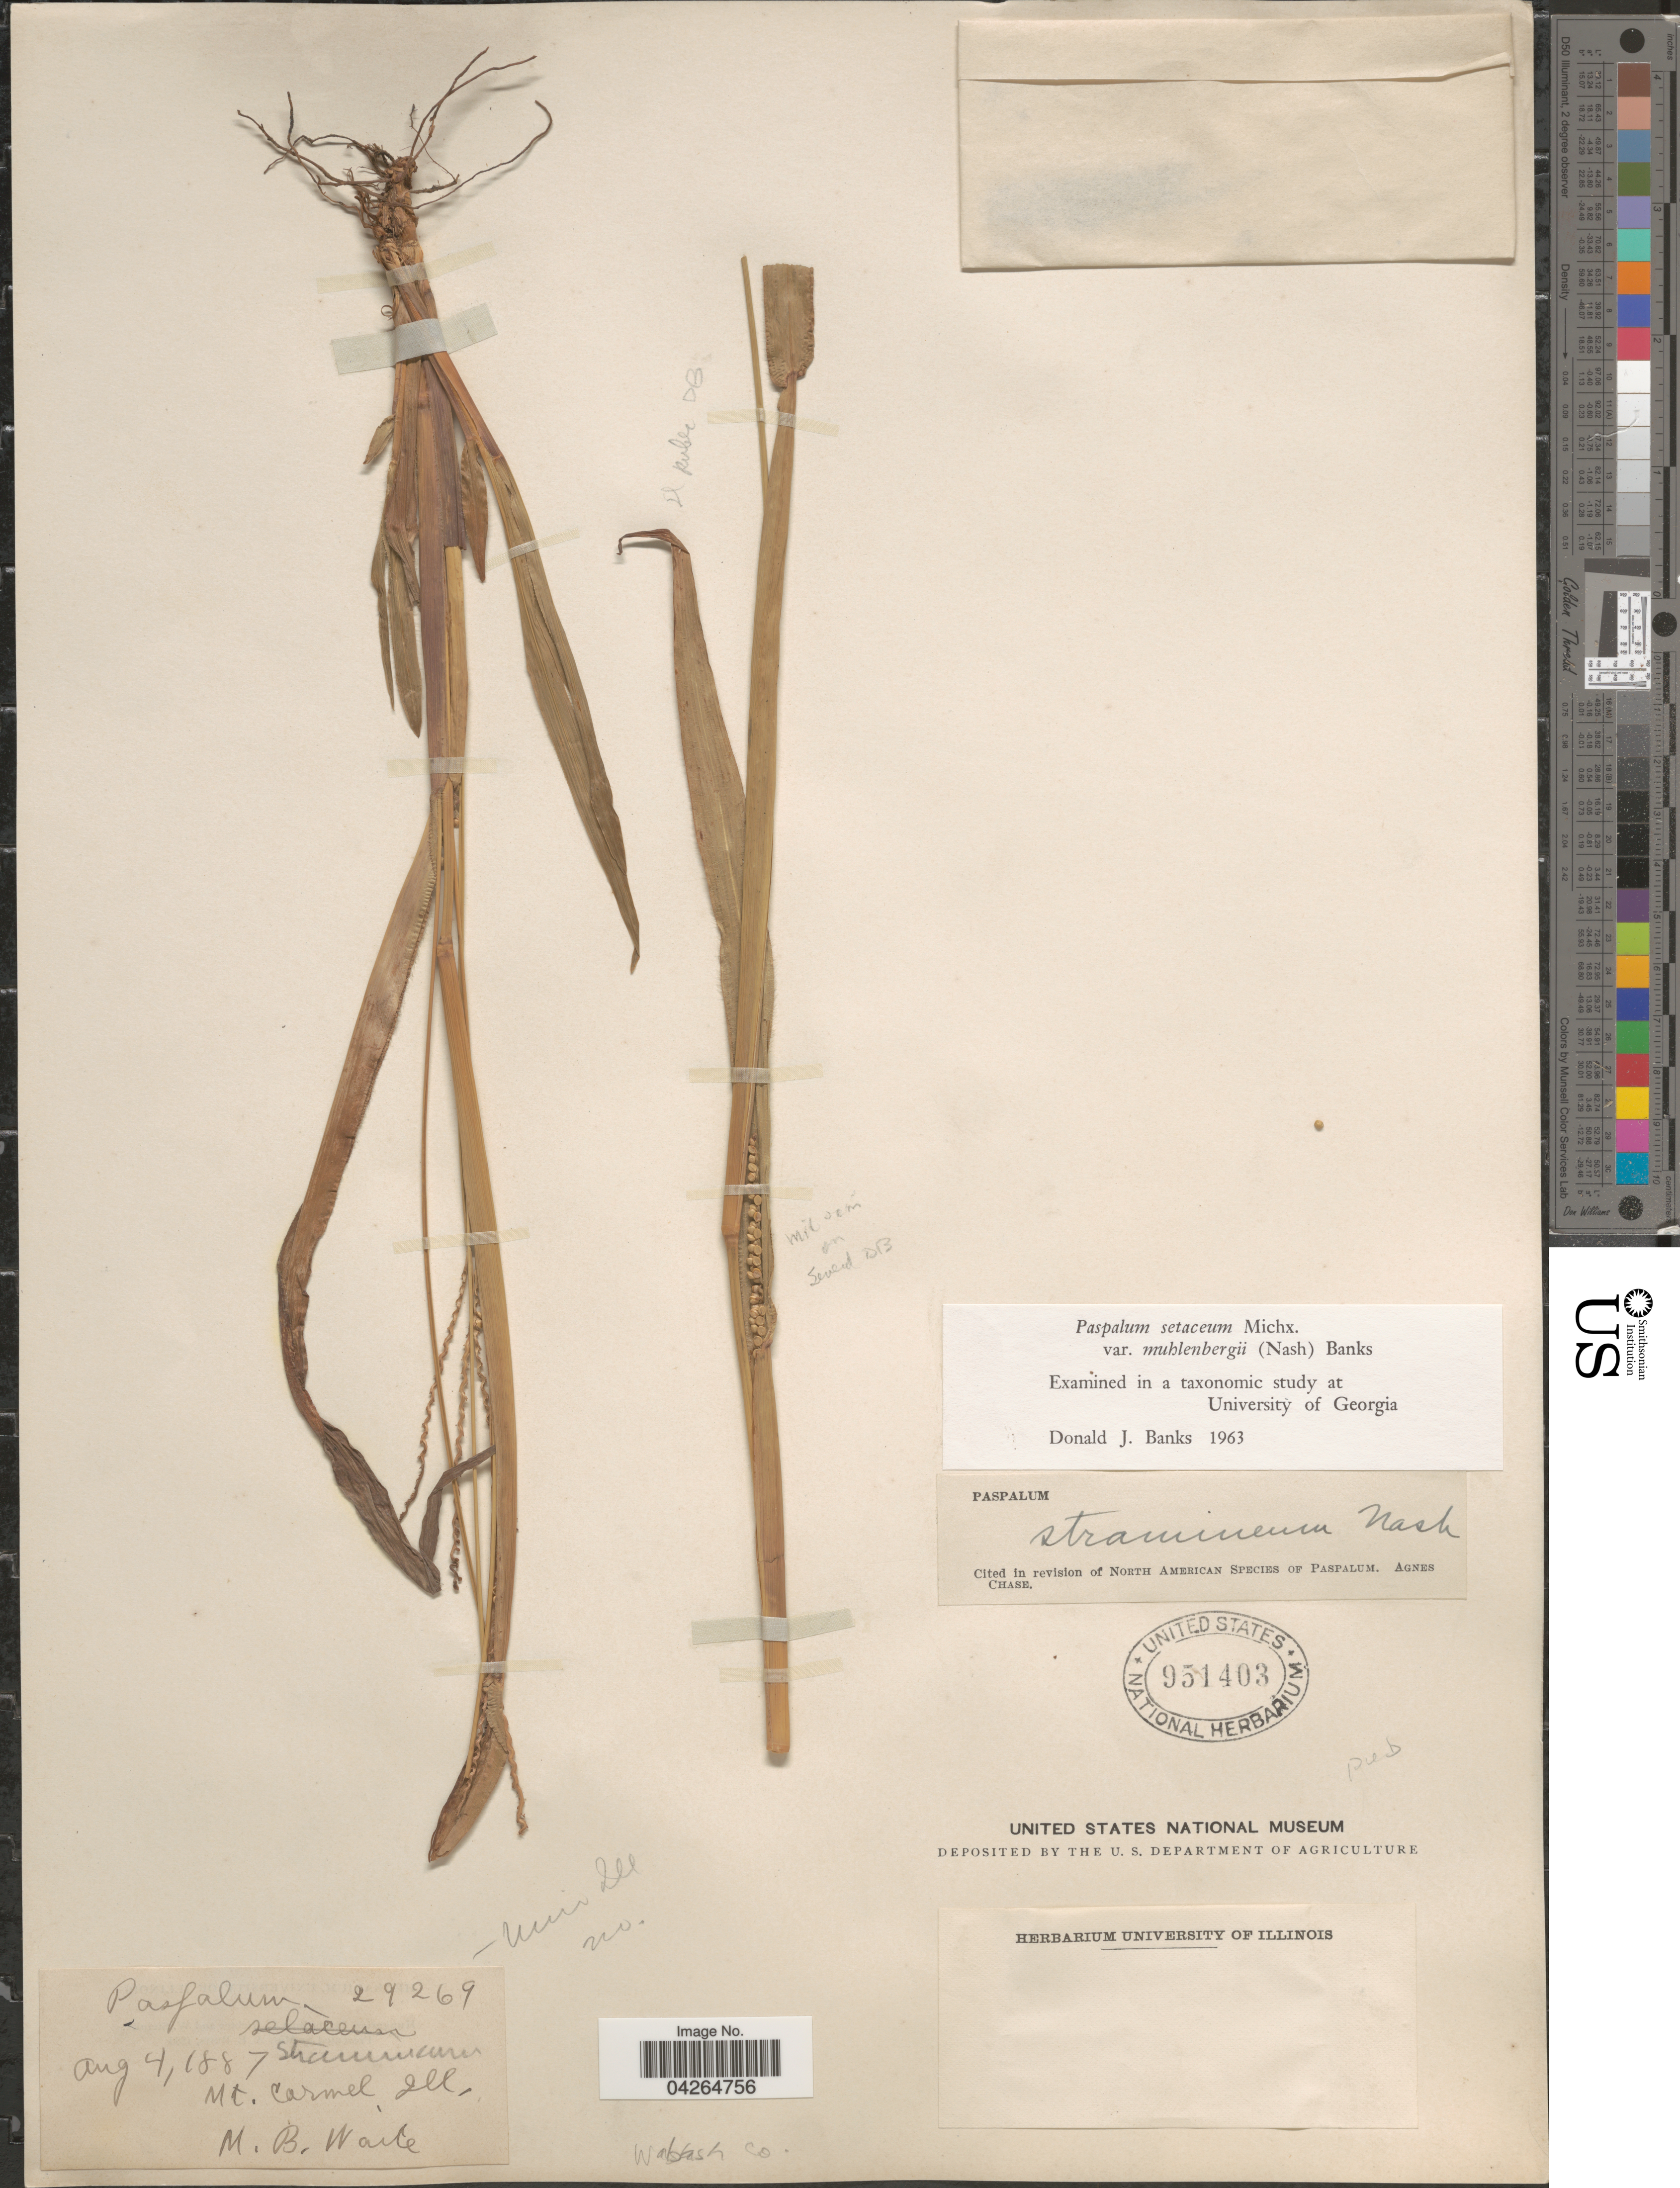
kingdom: Plantae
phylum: Tracheophyta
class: Liliopsida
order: Poales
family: Poaceae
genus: Paspalum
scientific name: Paspalum setaceum var. stramineum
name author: (Nash) D.J. Banks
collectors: M. B. Waite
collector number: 29269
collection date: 1887-08-04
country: United States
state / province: Illinois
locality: Mt. Carmel. Wabash Co.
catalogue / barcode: US 951403